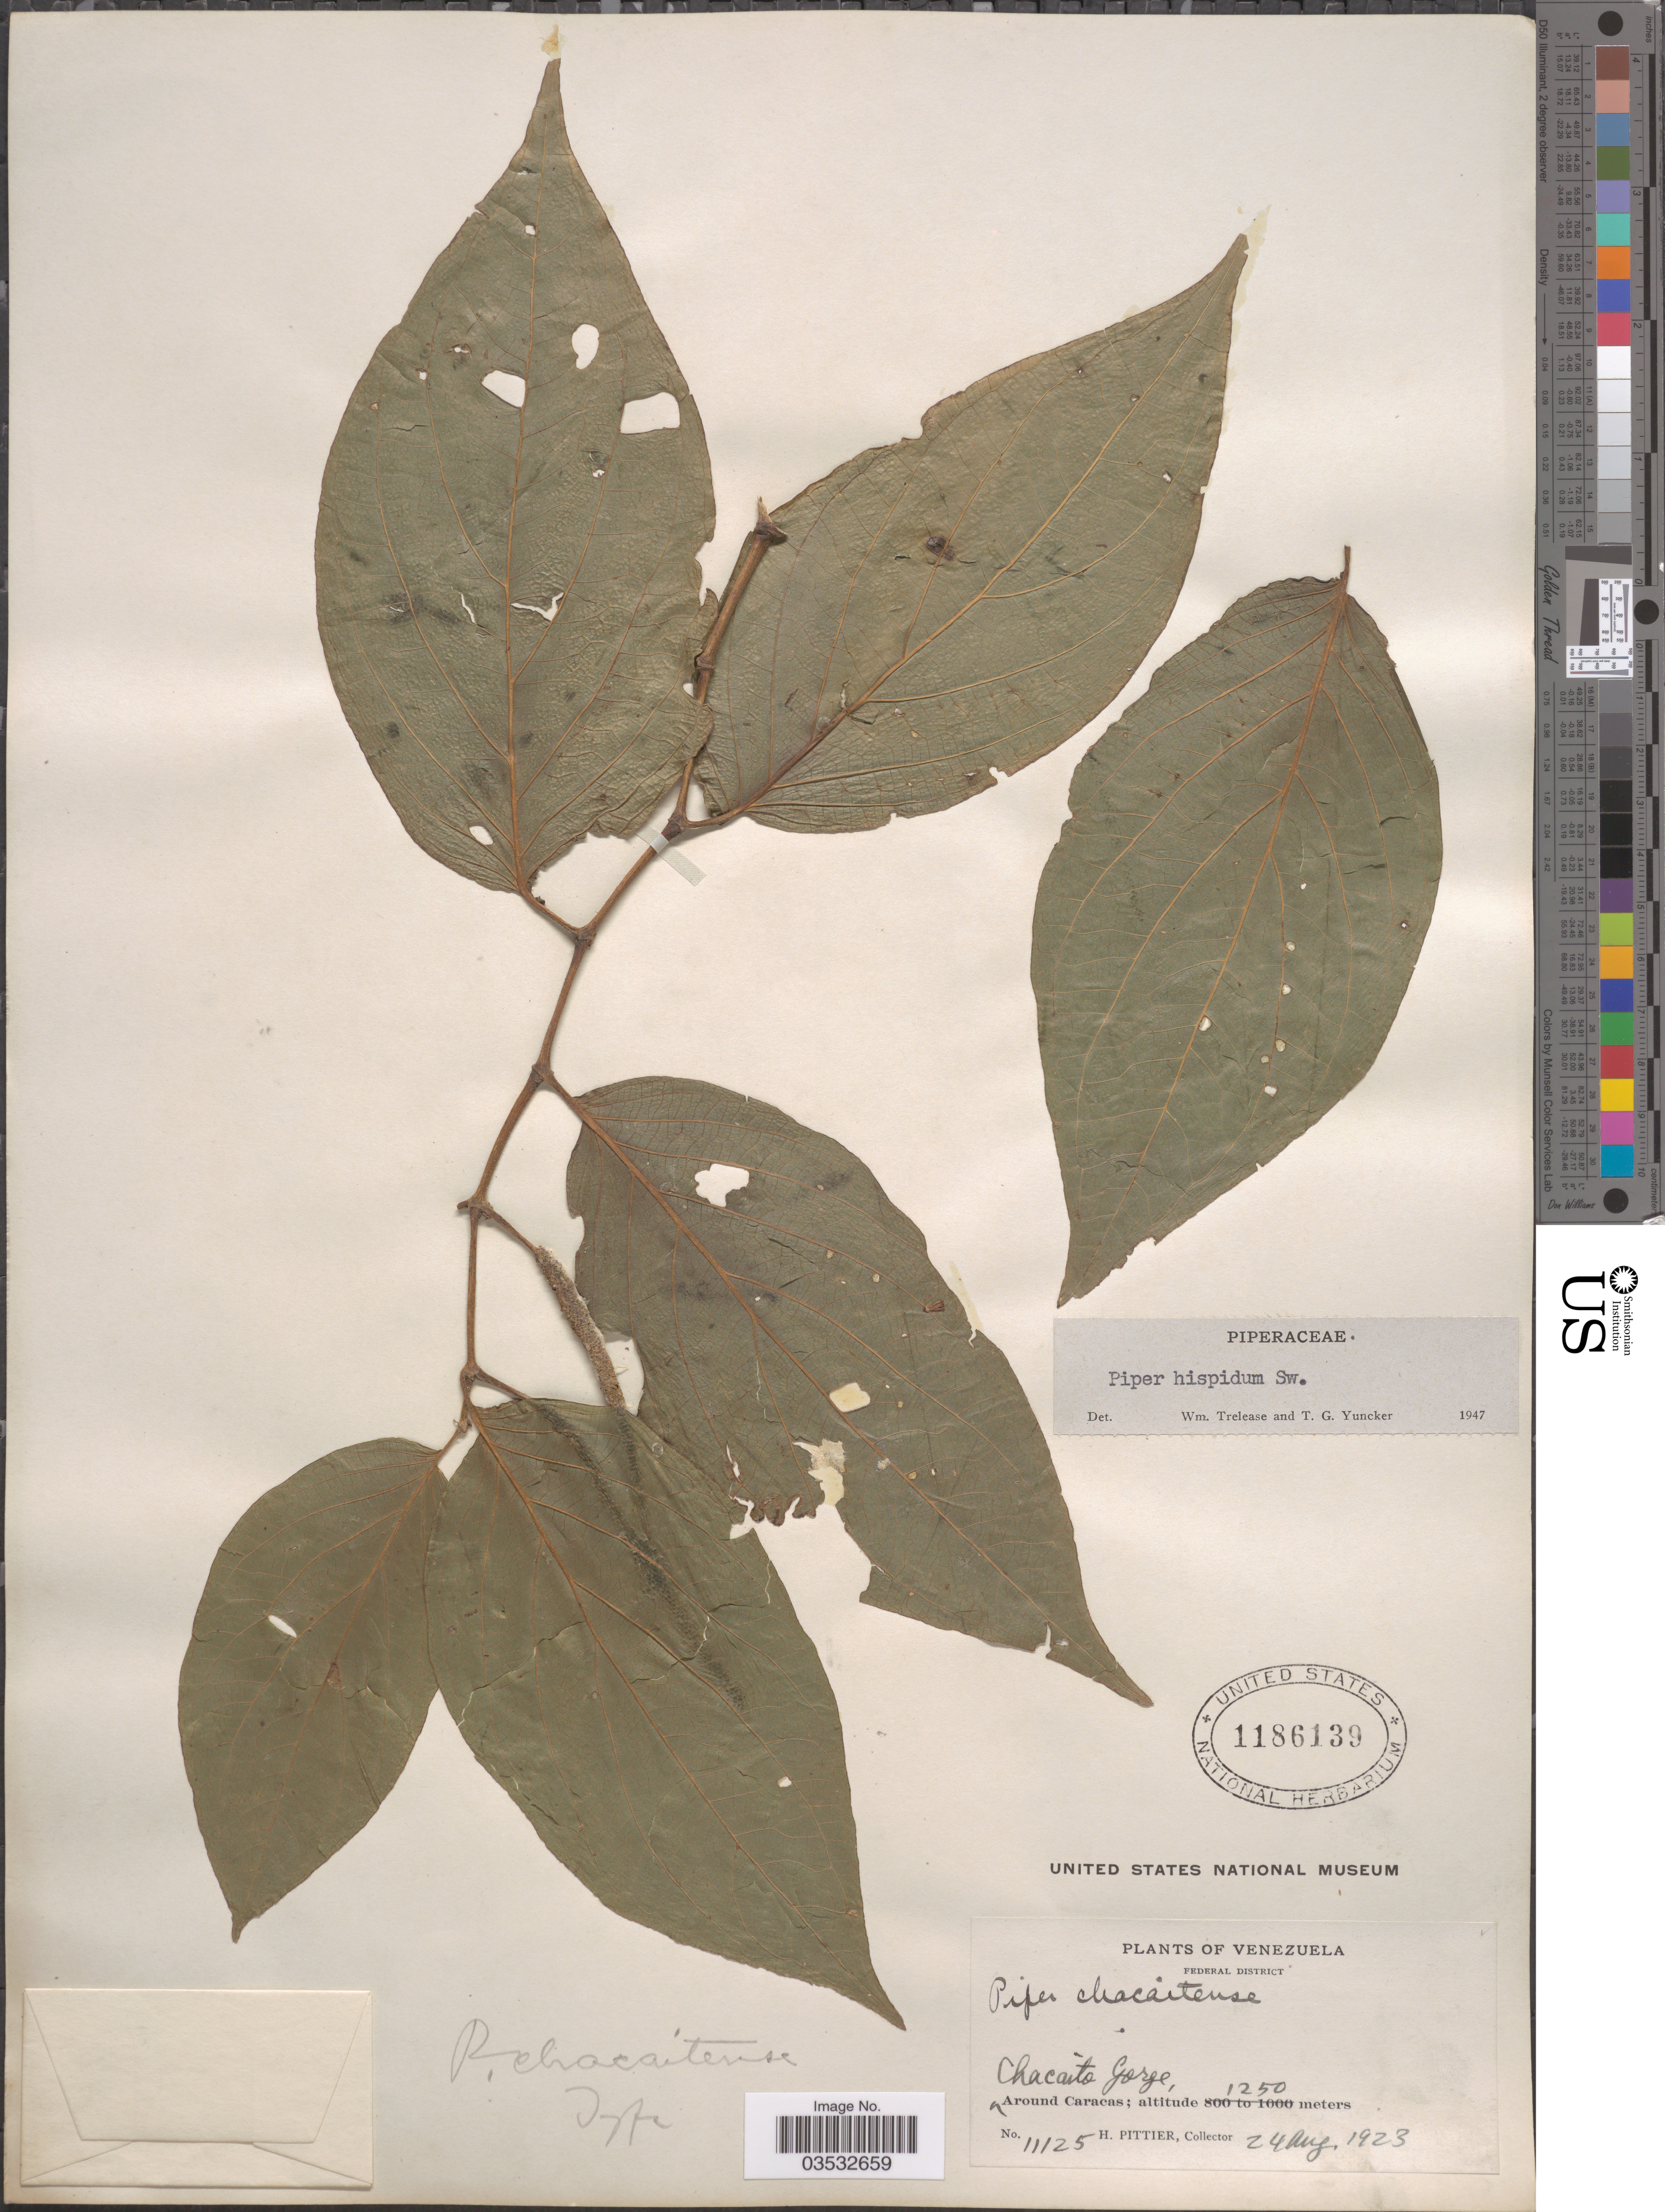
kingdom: Plantae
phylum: Tracheophyta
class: Magnoliopsida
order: Piperales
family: Piperaceae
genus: Piper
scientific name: Piper hispidum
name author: Sw.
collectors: H. F. Pittier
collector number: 11125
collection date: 1923-08-24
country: Venezuela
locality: Federal District. Chacaito Gorge, Around Caracas.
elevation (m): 1250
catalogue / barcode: US 1186139